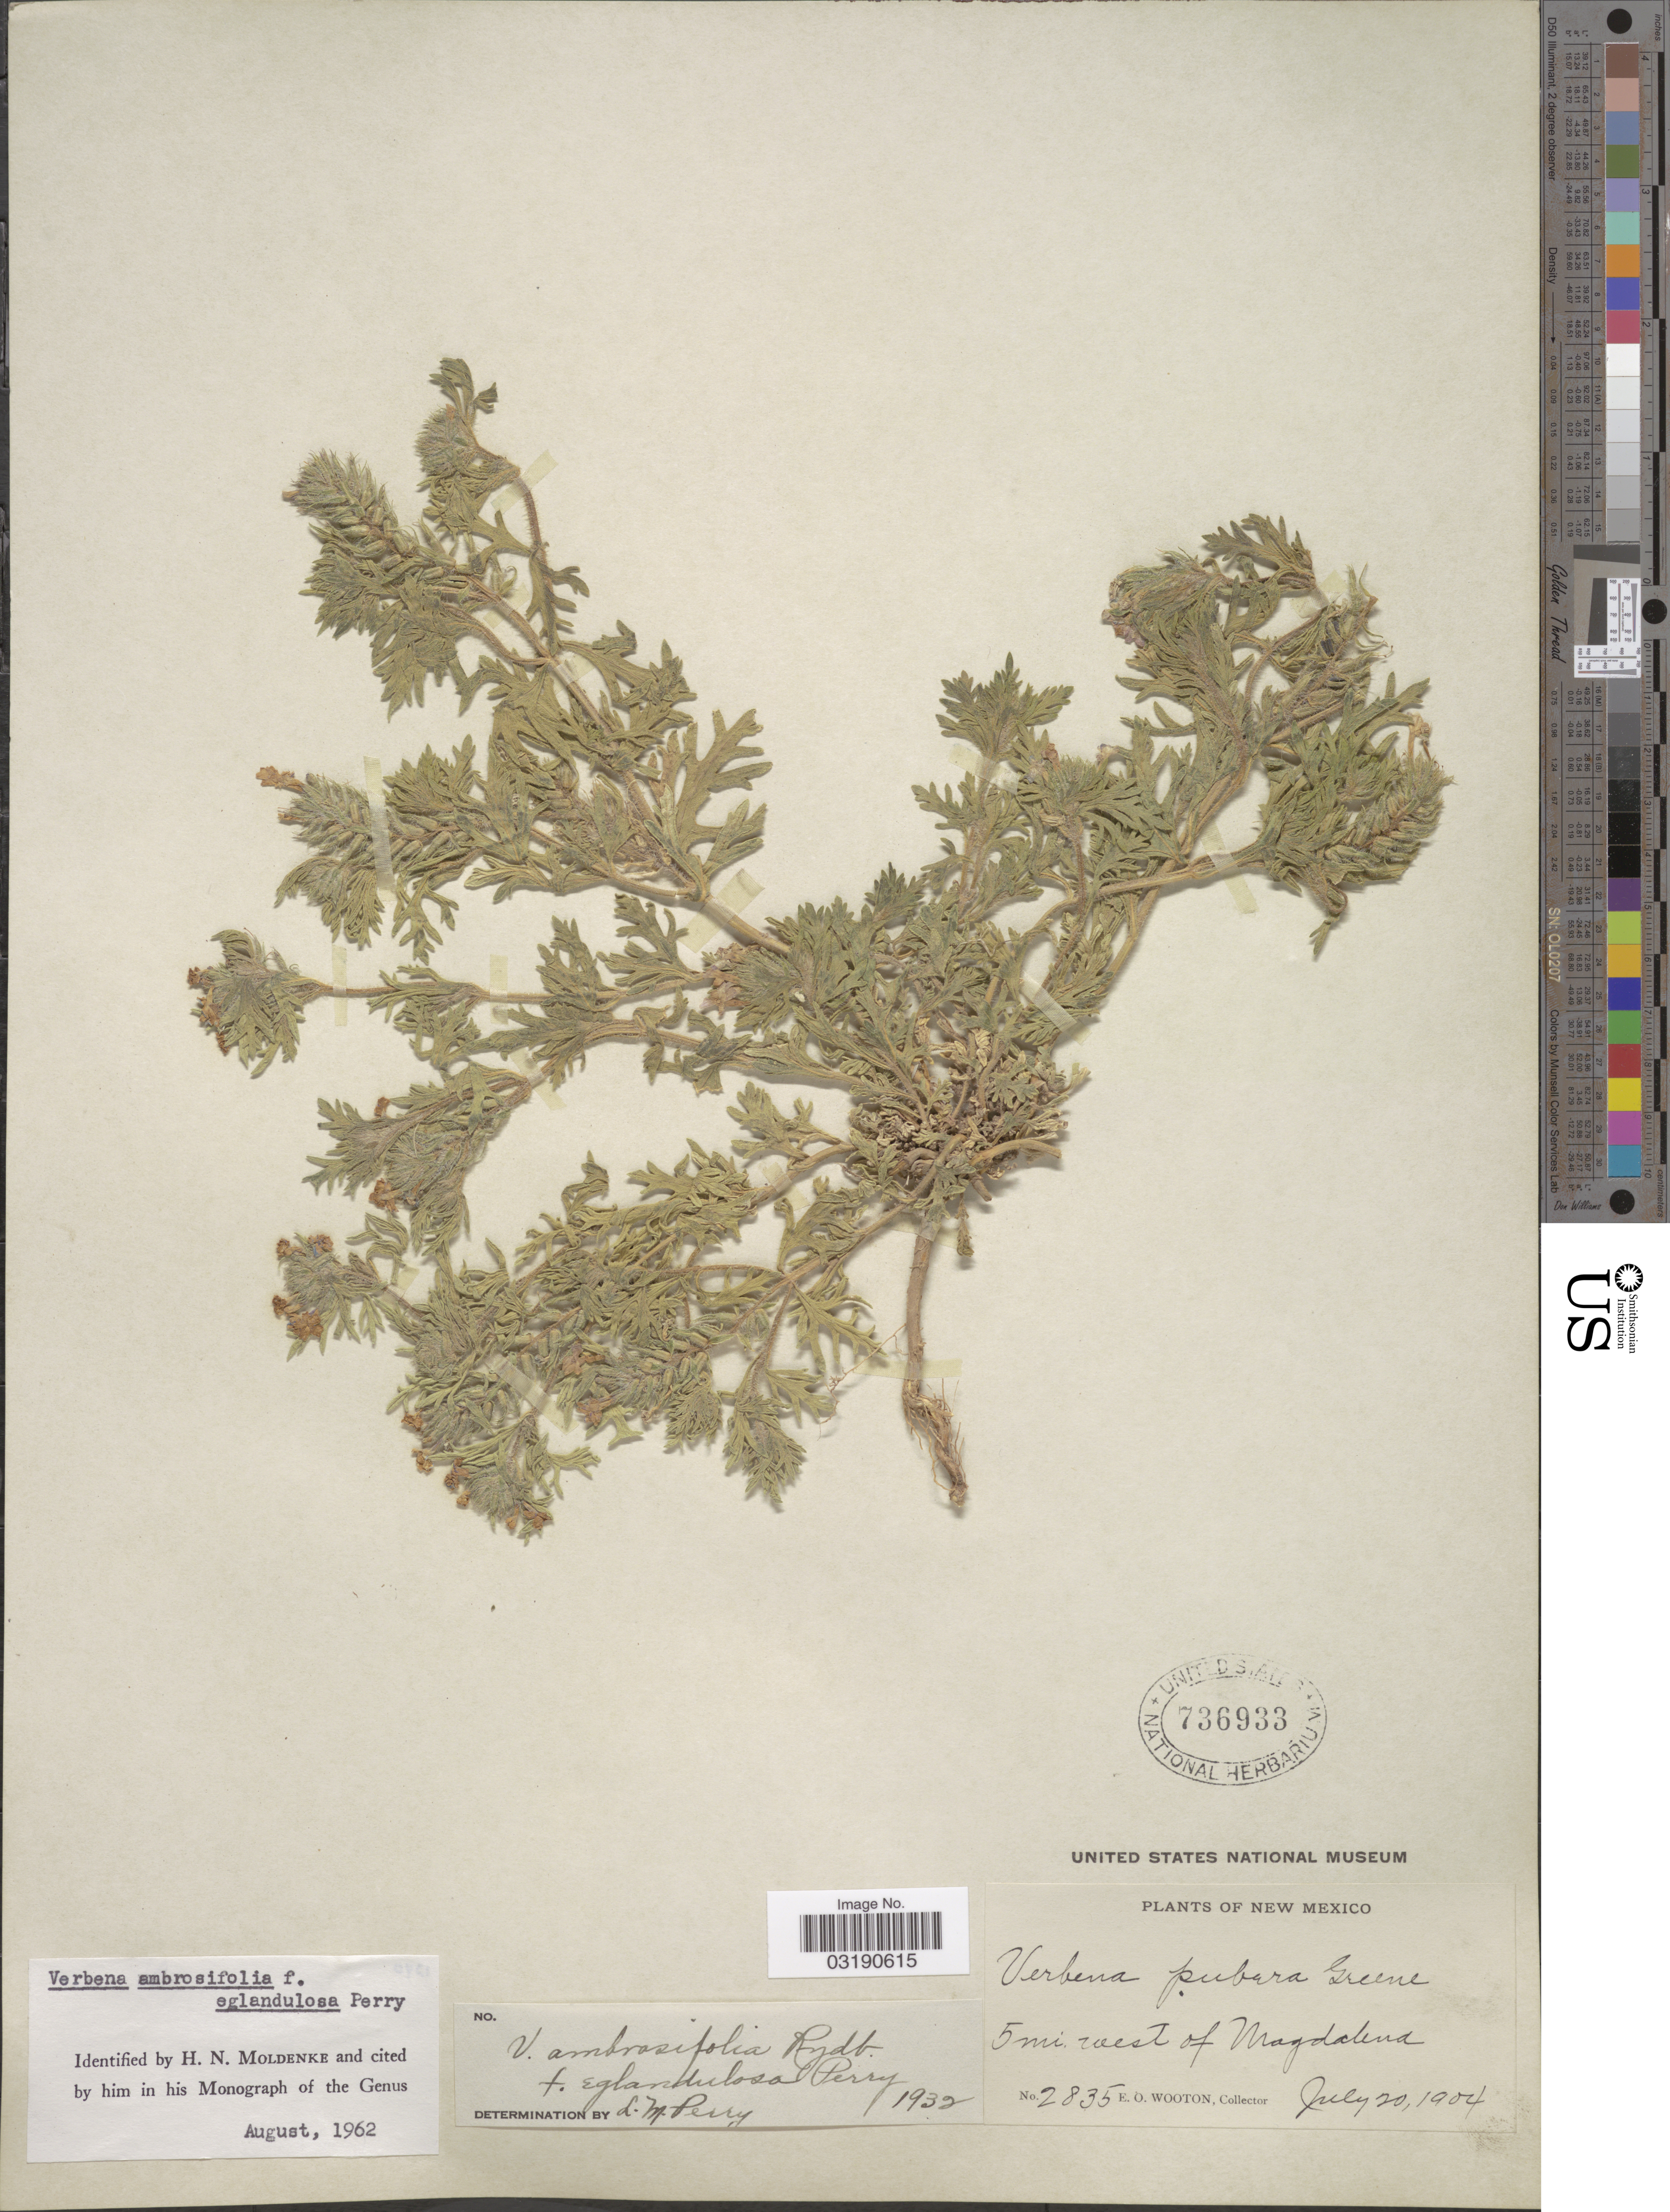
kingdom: Plantae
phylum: Tracheophyta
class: Magnoliopsida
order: Lamiales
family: Verbenaceae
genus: Verbena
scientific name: Verbena ambrosiifolia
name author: Rydb. ex Small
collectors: E. O. Wooton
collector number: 2835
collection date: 1904-07-20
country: United States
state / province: New Mexico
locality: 5 mi west of Magdalena.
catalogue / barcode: US 736933